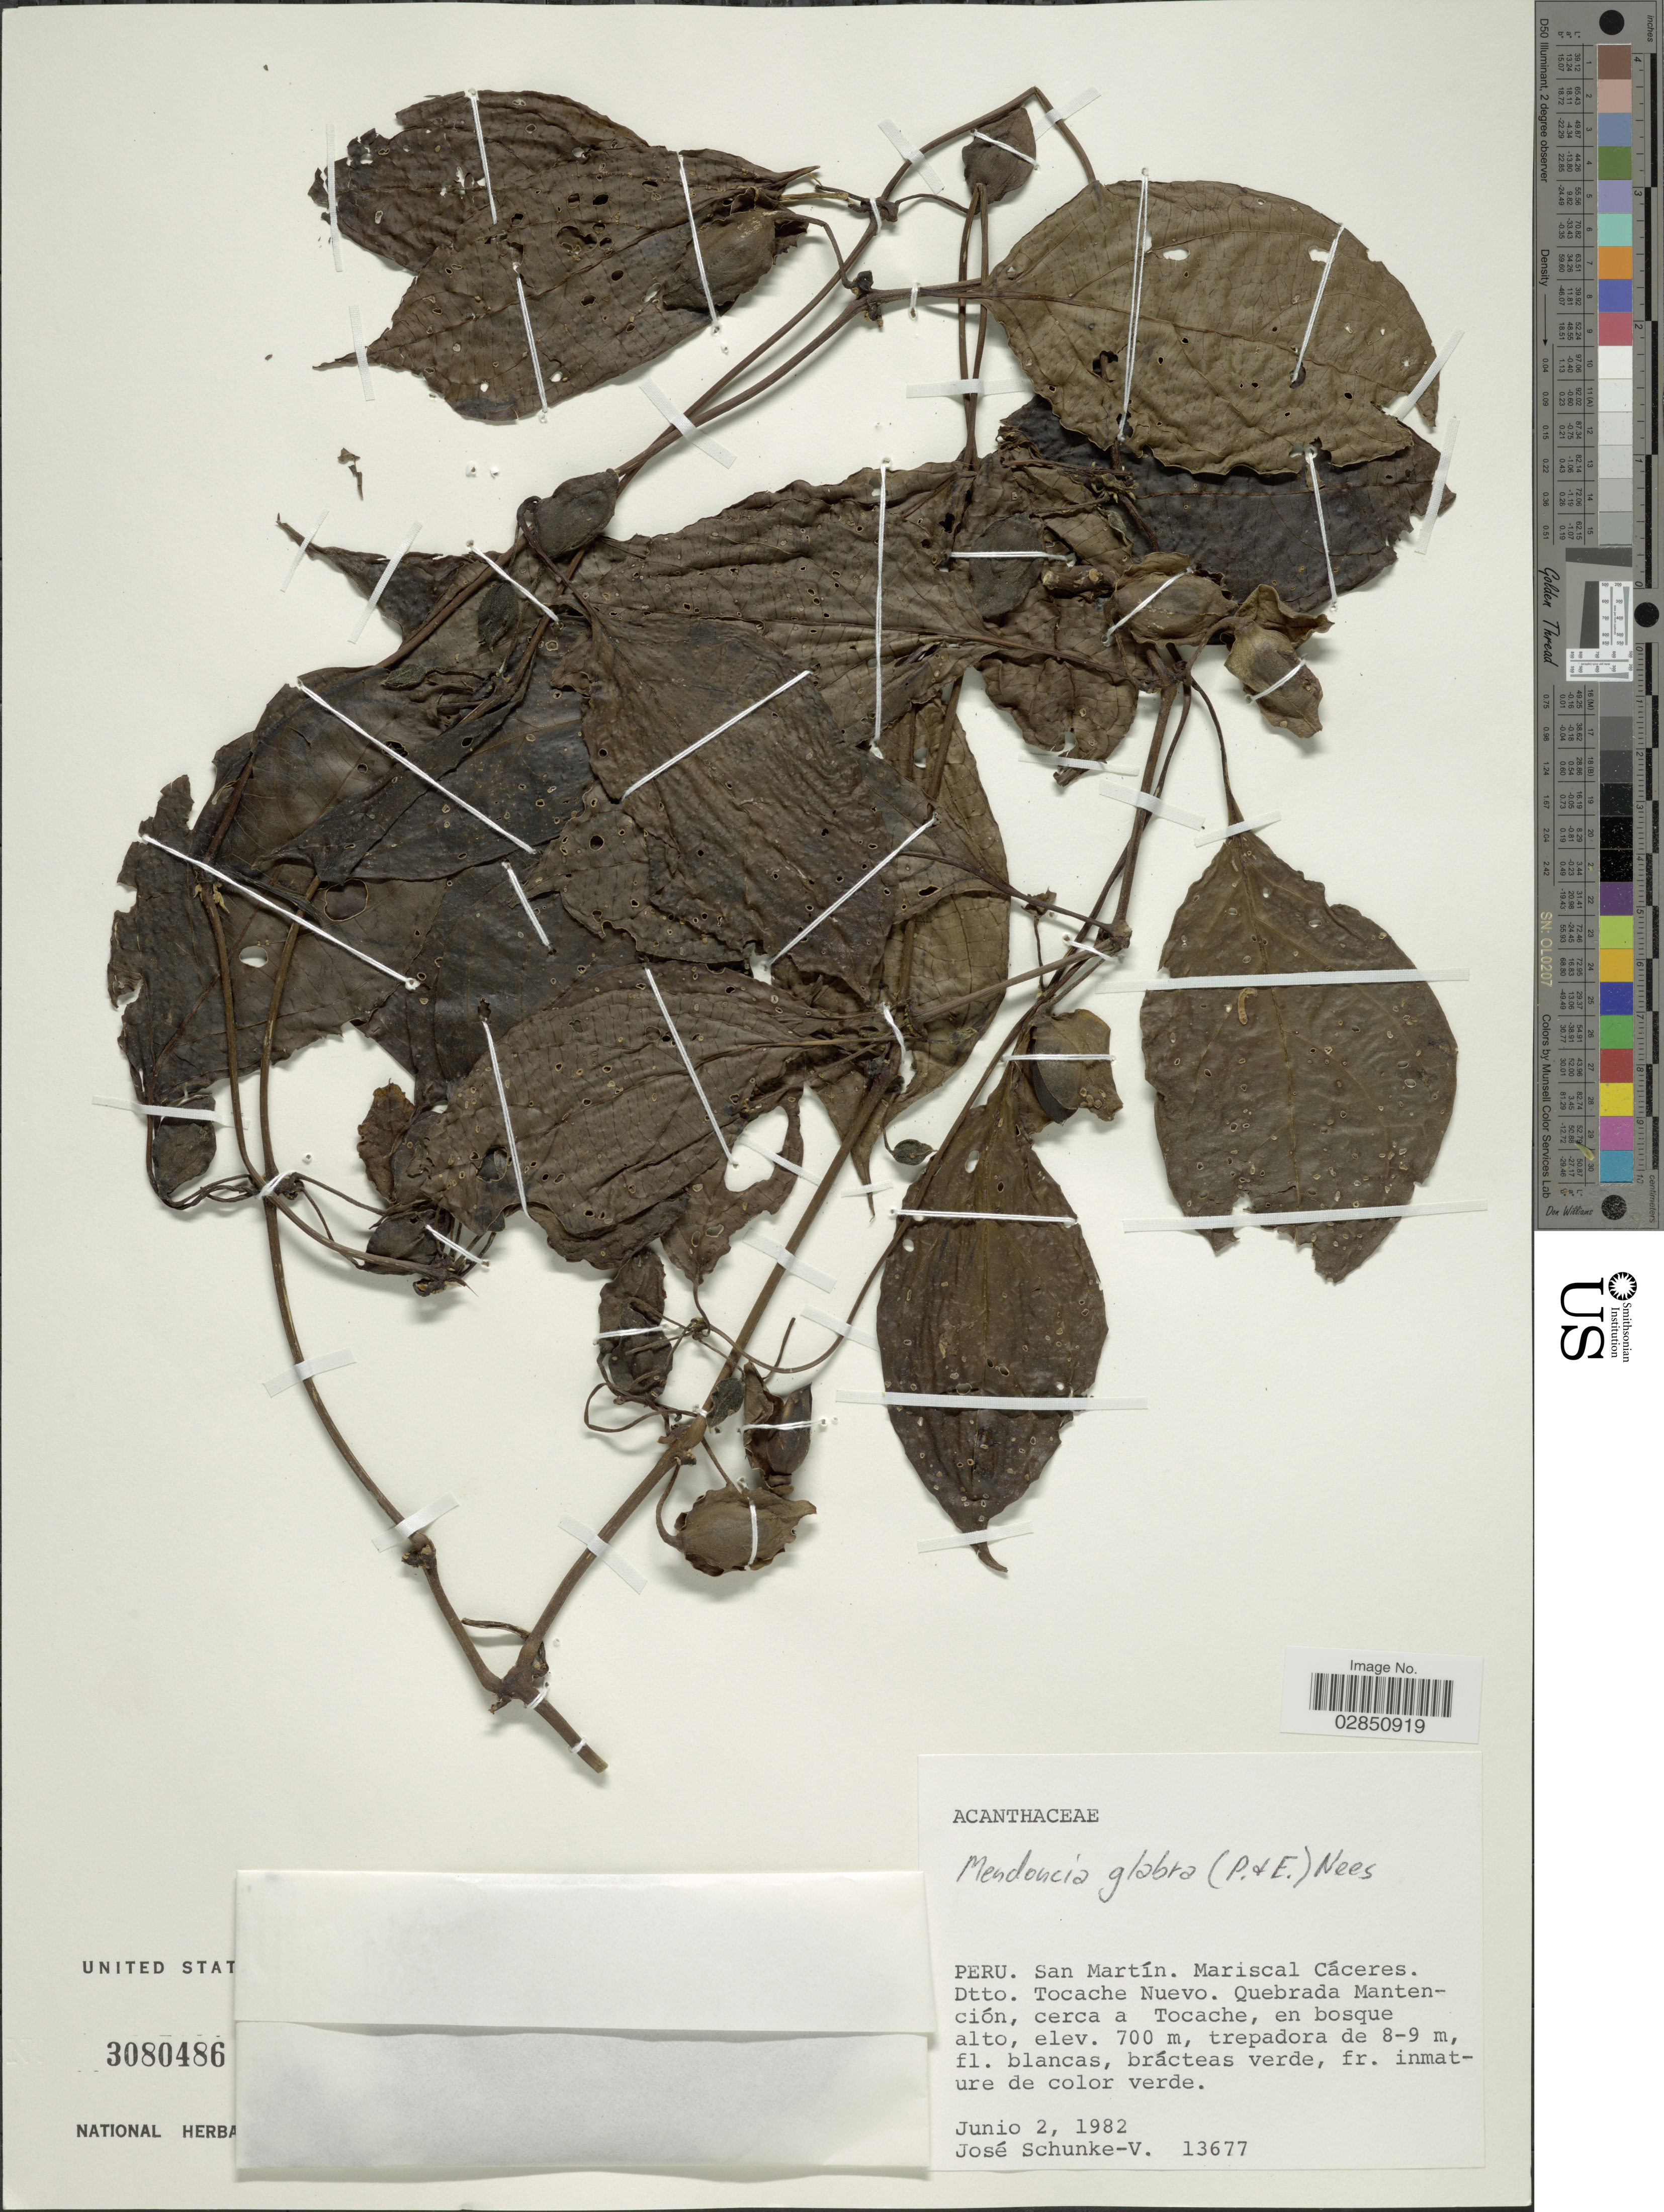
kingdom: Plantae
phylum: Tracheophyta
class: Magnoliopsida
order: Lamiales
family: Acanthaceae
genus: Mendoncia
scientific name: Mendoncia glabra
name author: (Poepp. & Endl.) Nees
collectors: J. Schunke Vigo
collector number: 13677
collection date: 1982-06-02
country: Peru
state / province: San Martín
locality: Mariscal Cáceres. Dtto. Tocache Nuevo. Quebrada Mantención, cerca a Tocache.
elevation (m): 700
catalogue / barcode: US 3080486